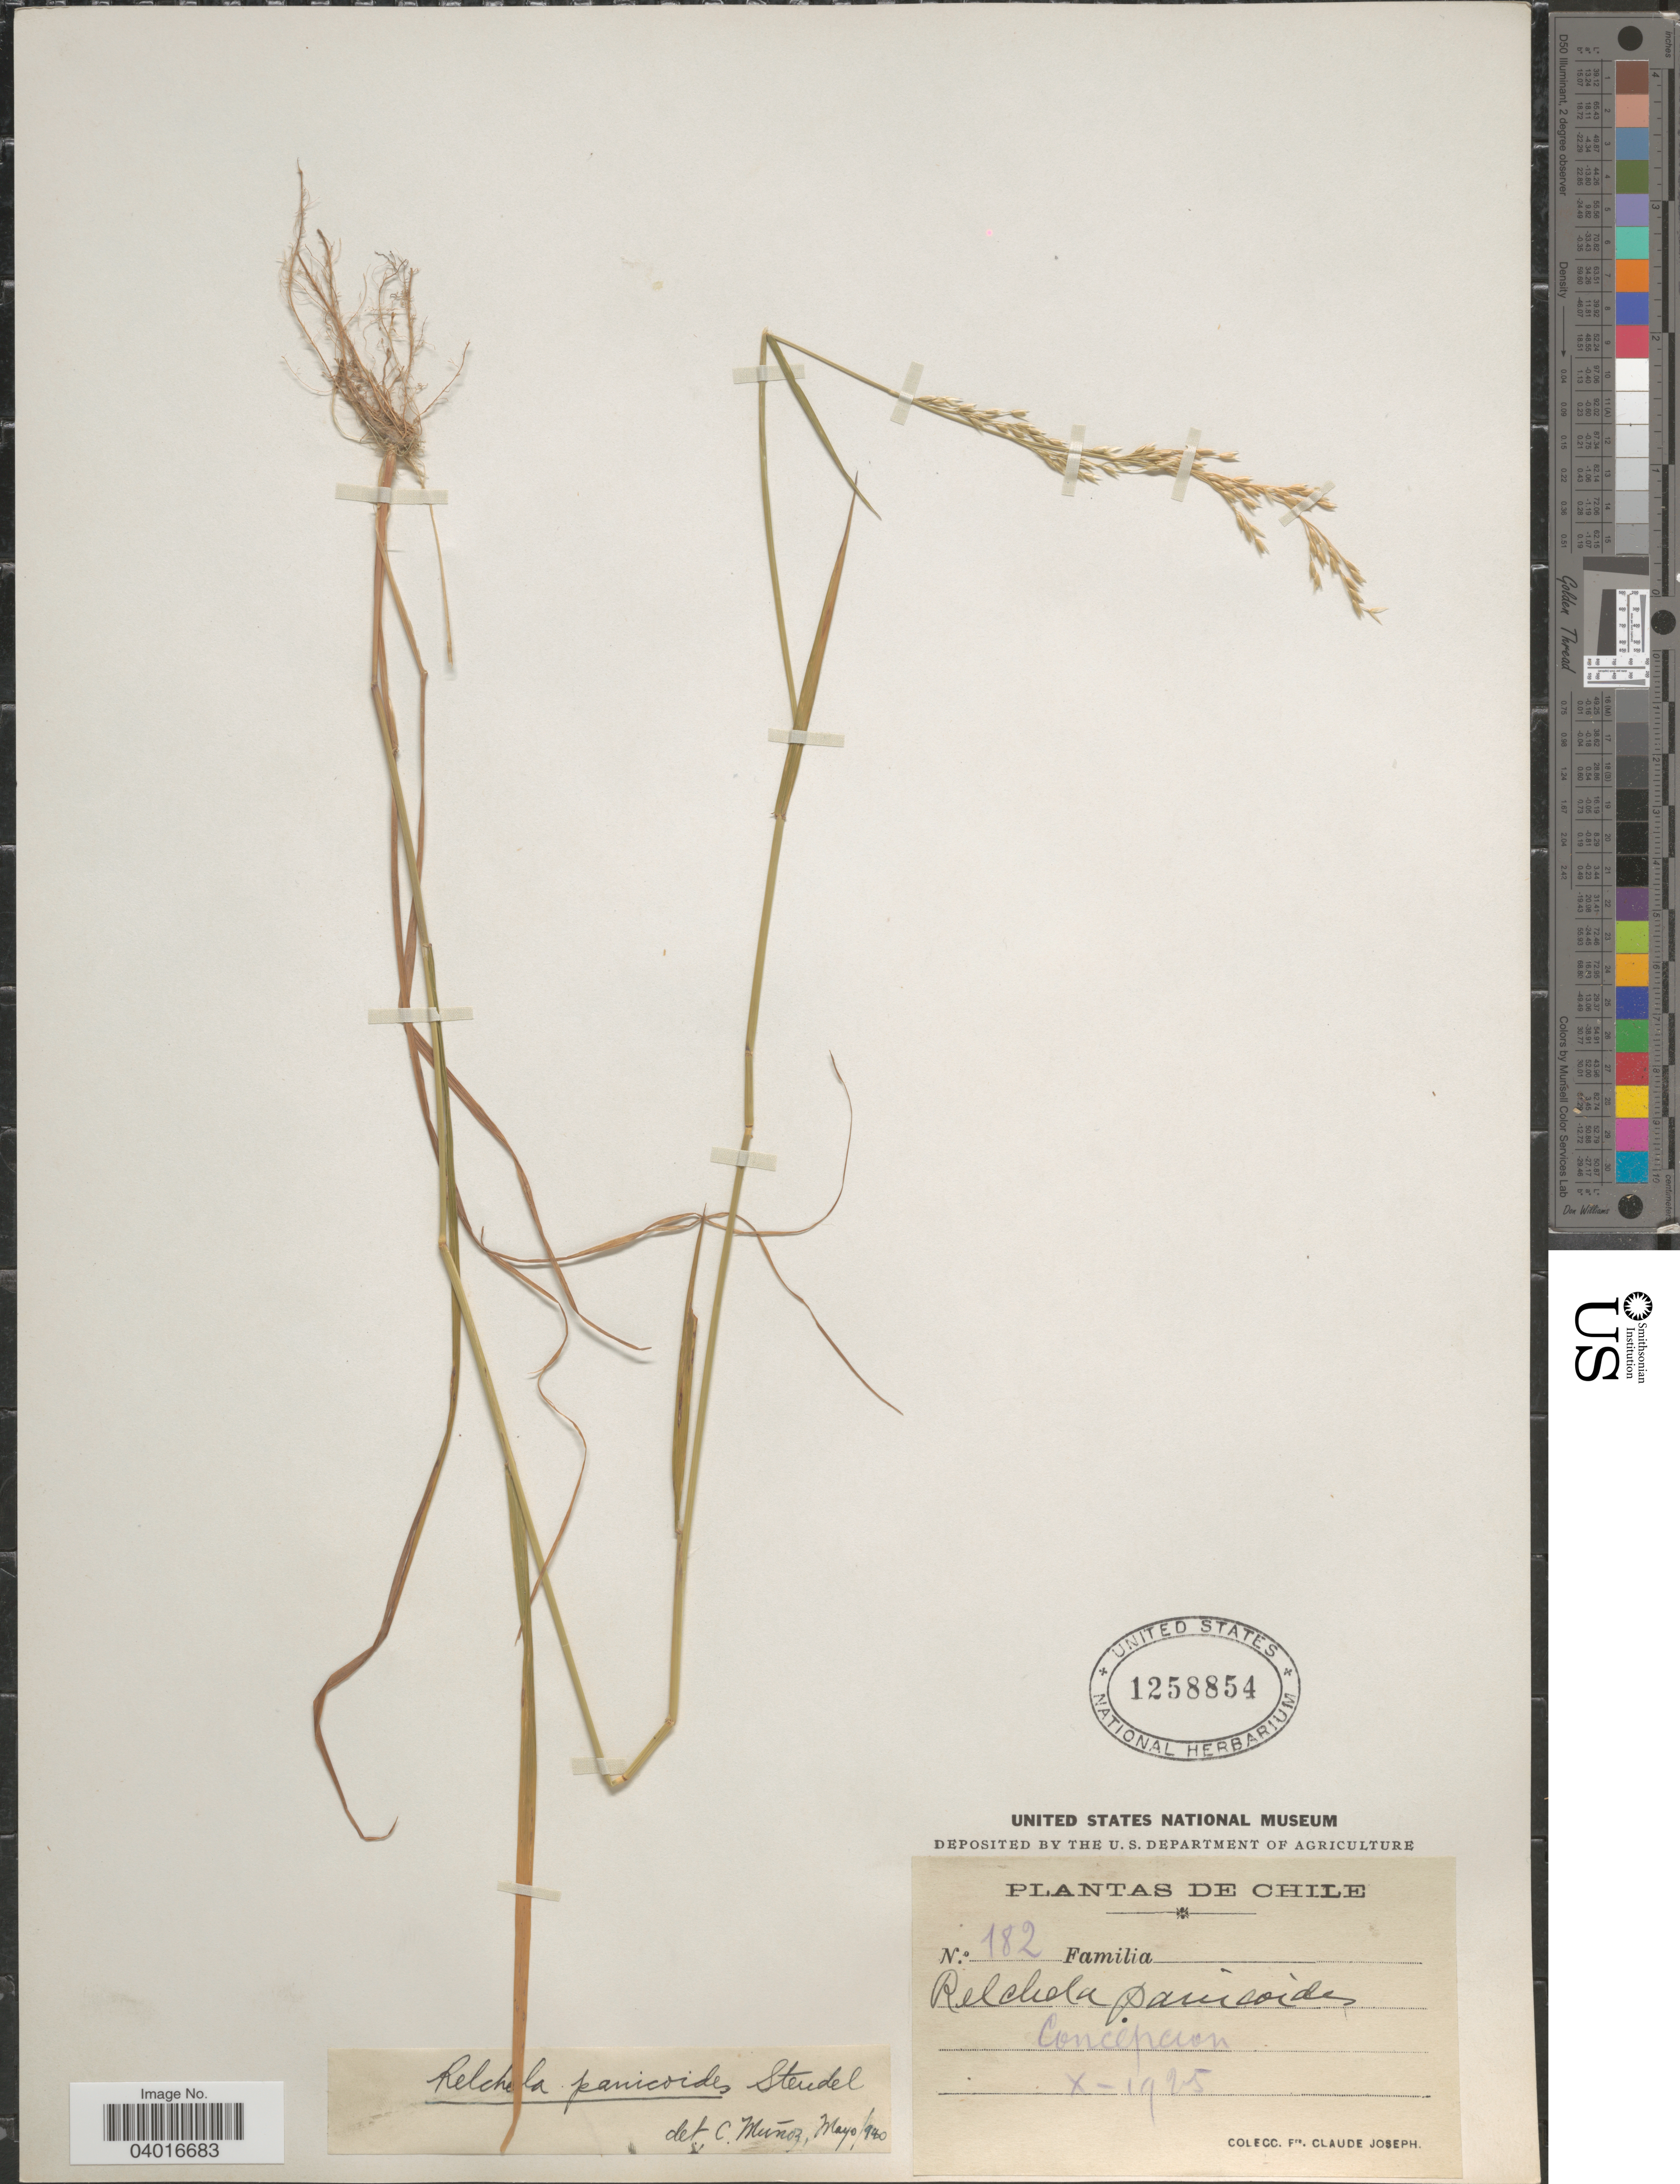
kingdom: Plantae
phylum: Tracheophyta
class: Liliopsida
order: Poales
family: Poaceae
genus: Relchela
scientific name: Relchela panicoides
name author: Steud.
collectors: Bro. Claude-Joseph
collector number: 182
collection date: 1925-10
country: Chile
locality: Concepcion.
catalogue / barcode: US 1258854